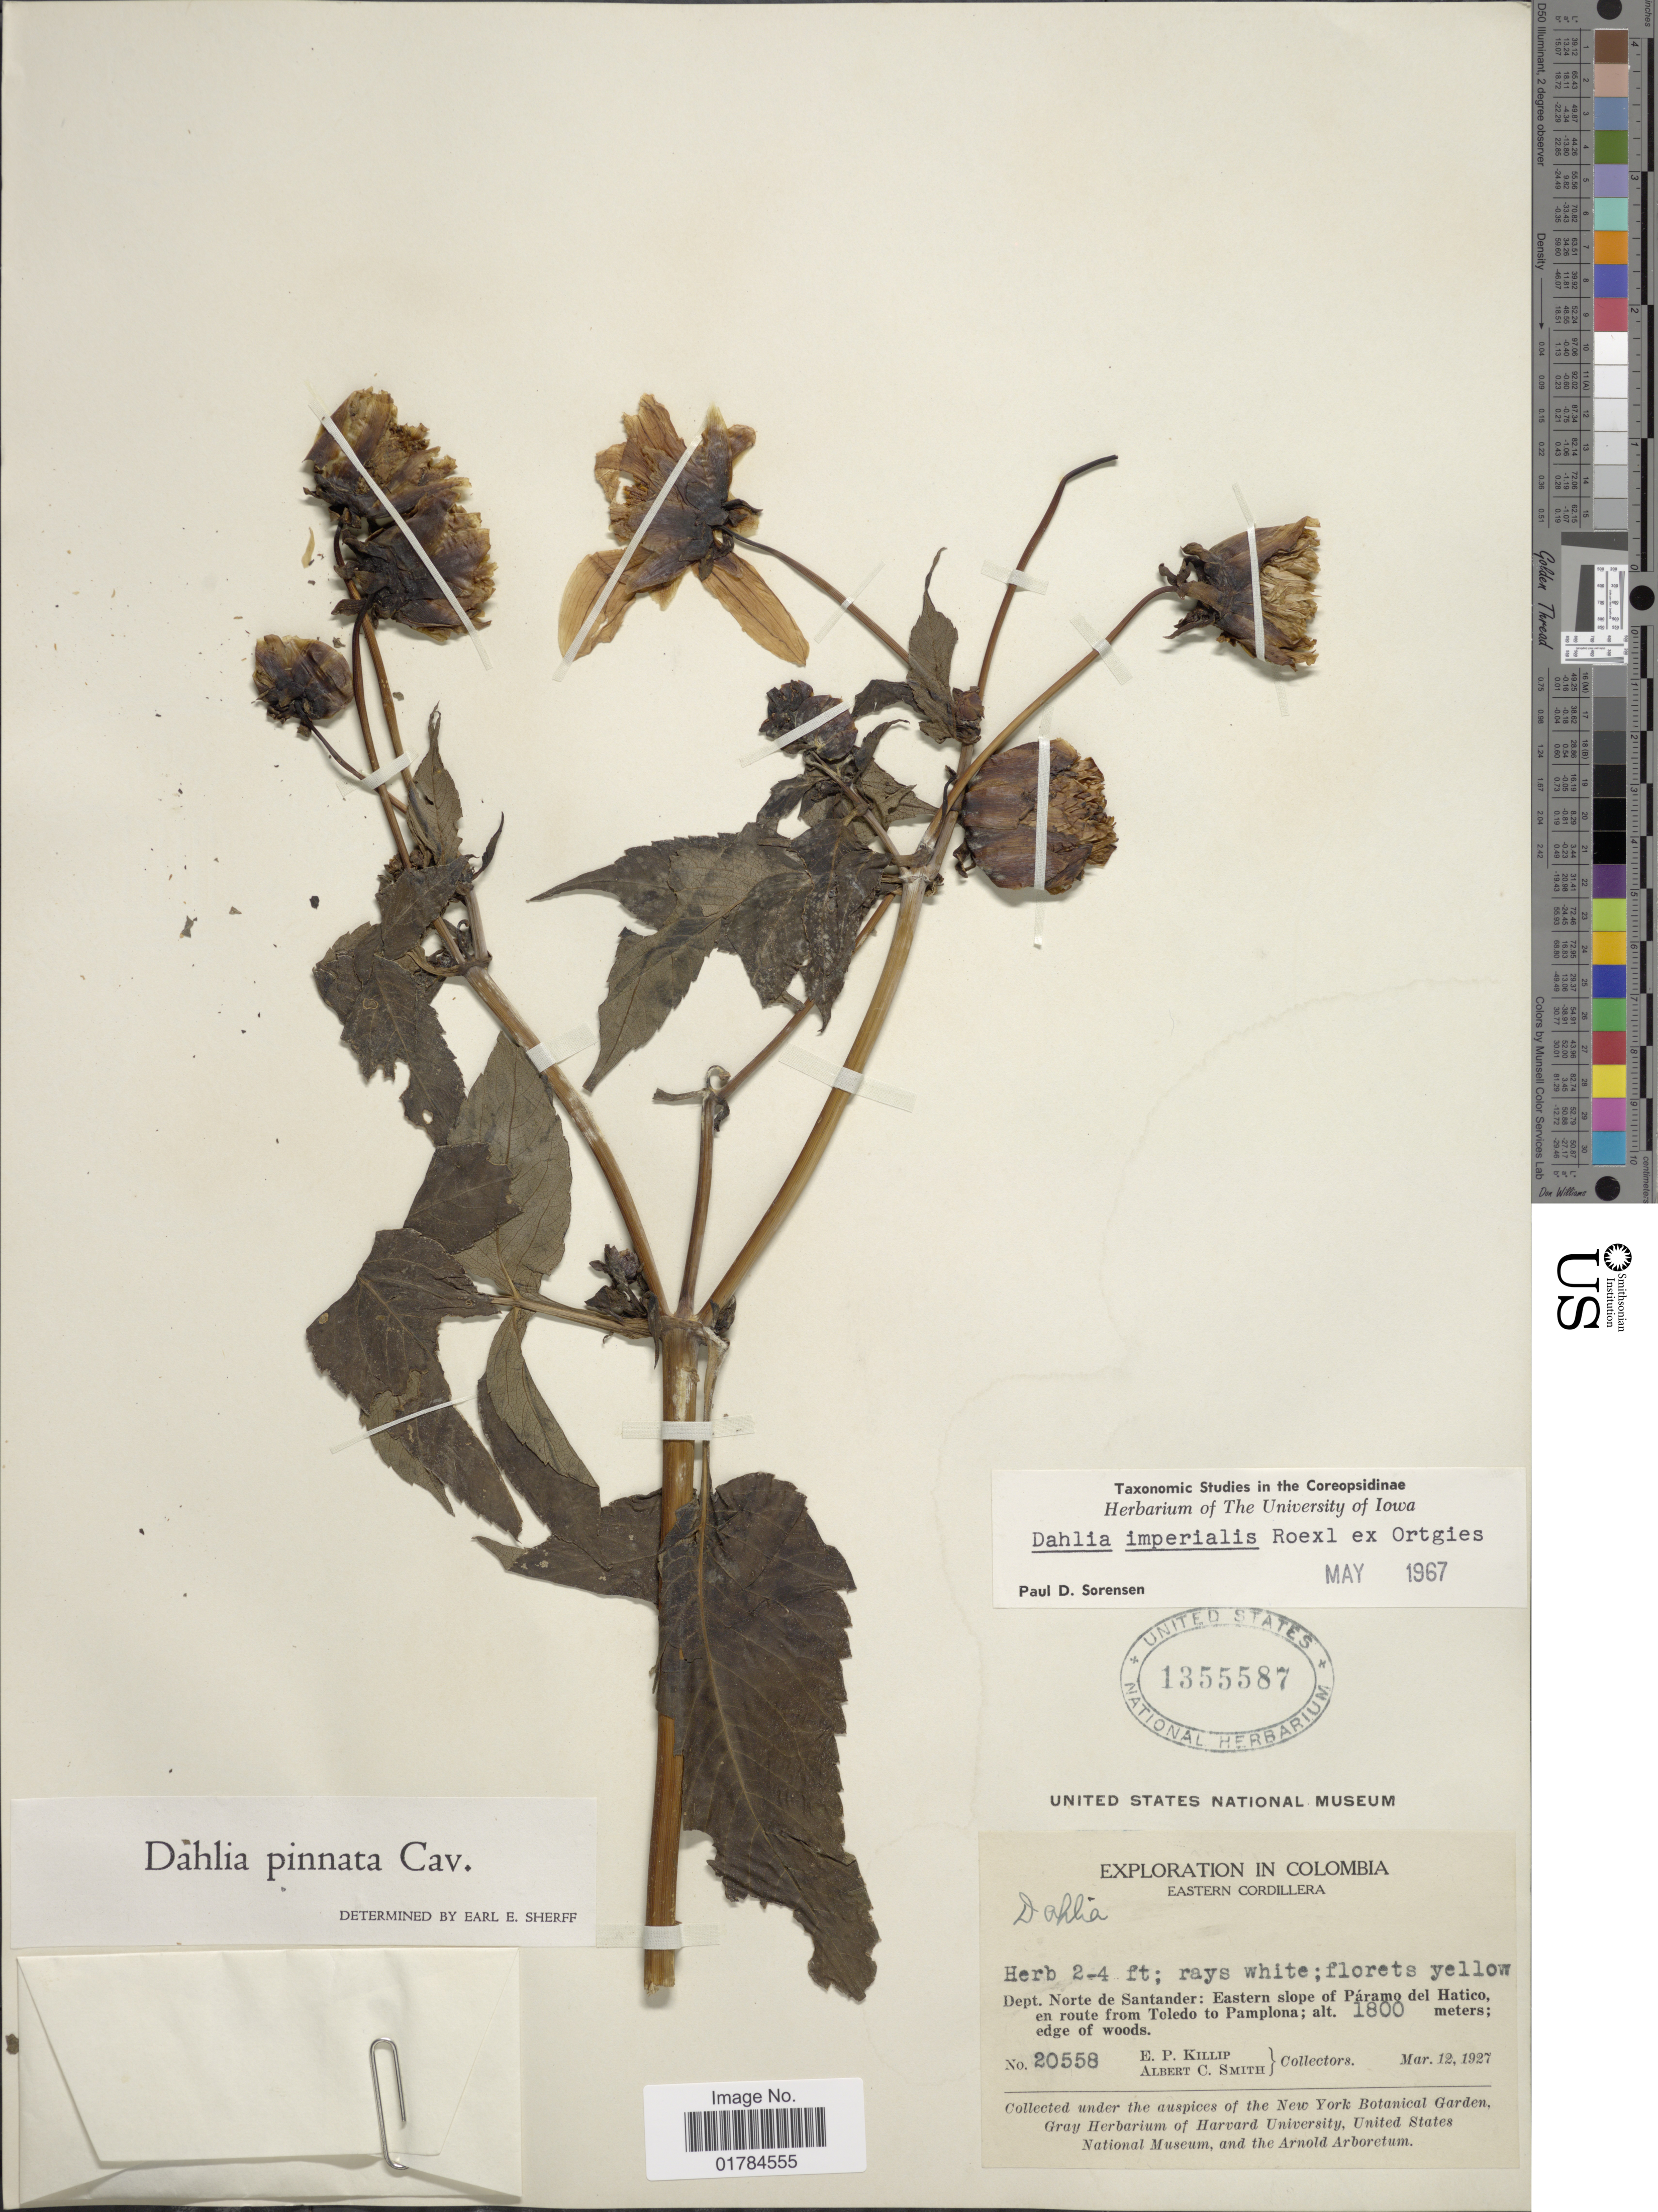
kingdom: Plantae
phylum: Tracheophyta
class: Magnoliopsida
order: Asterales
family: Asteraceae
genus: Dahlia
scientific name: Dahlia imperialis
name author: Roezl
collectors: E. P. Killip & A. C. Smith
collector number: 20558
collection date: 1927-03-12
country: Colombia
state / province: Norte de Santander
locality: Eastern Cordillera, Eastern slope of Paramo del Hatico, en route from Toledo to Pamplona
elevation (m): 1800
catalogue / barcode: US 1355587